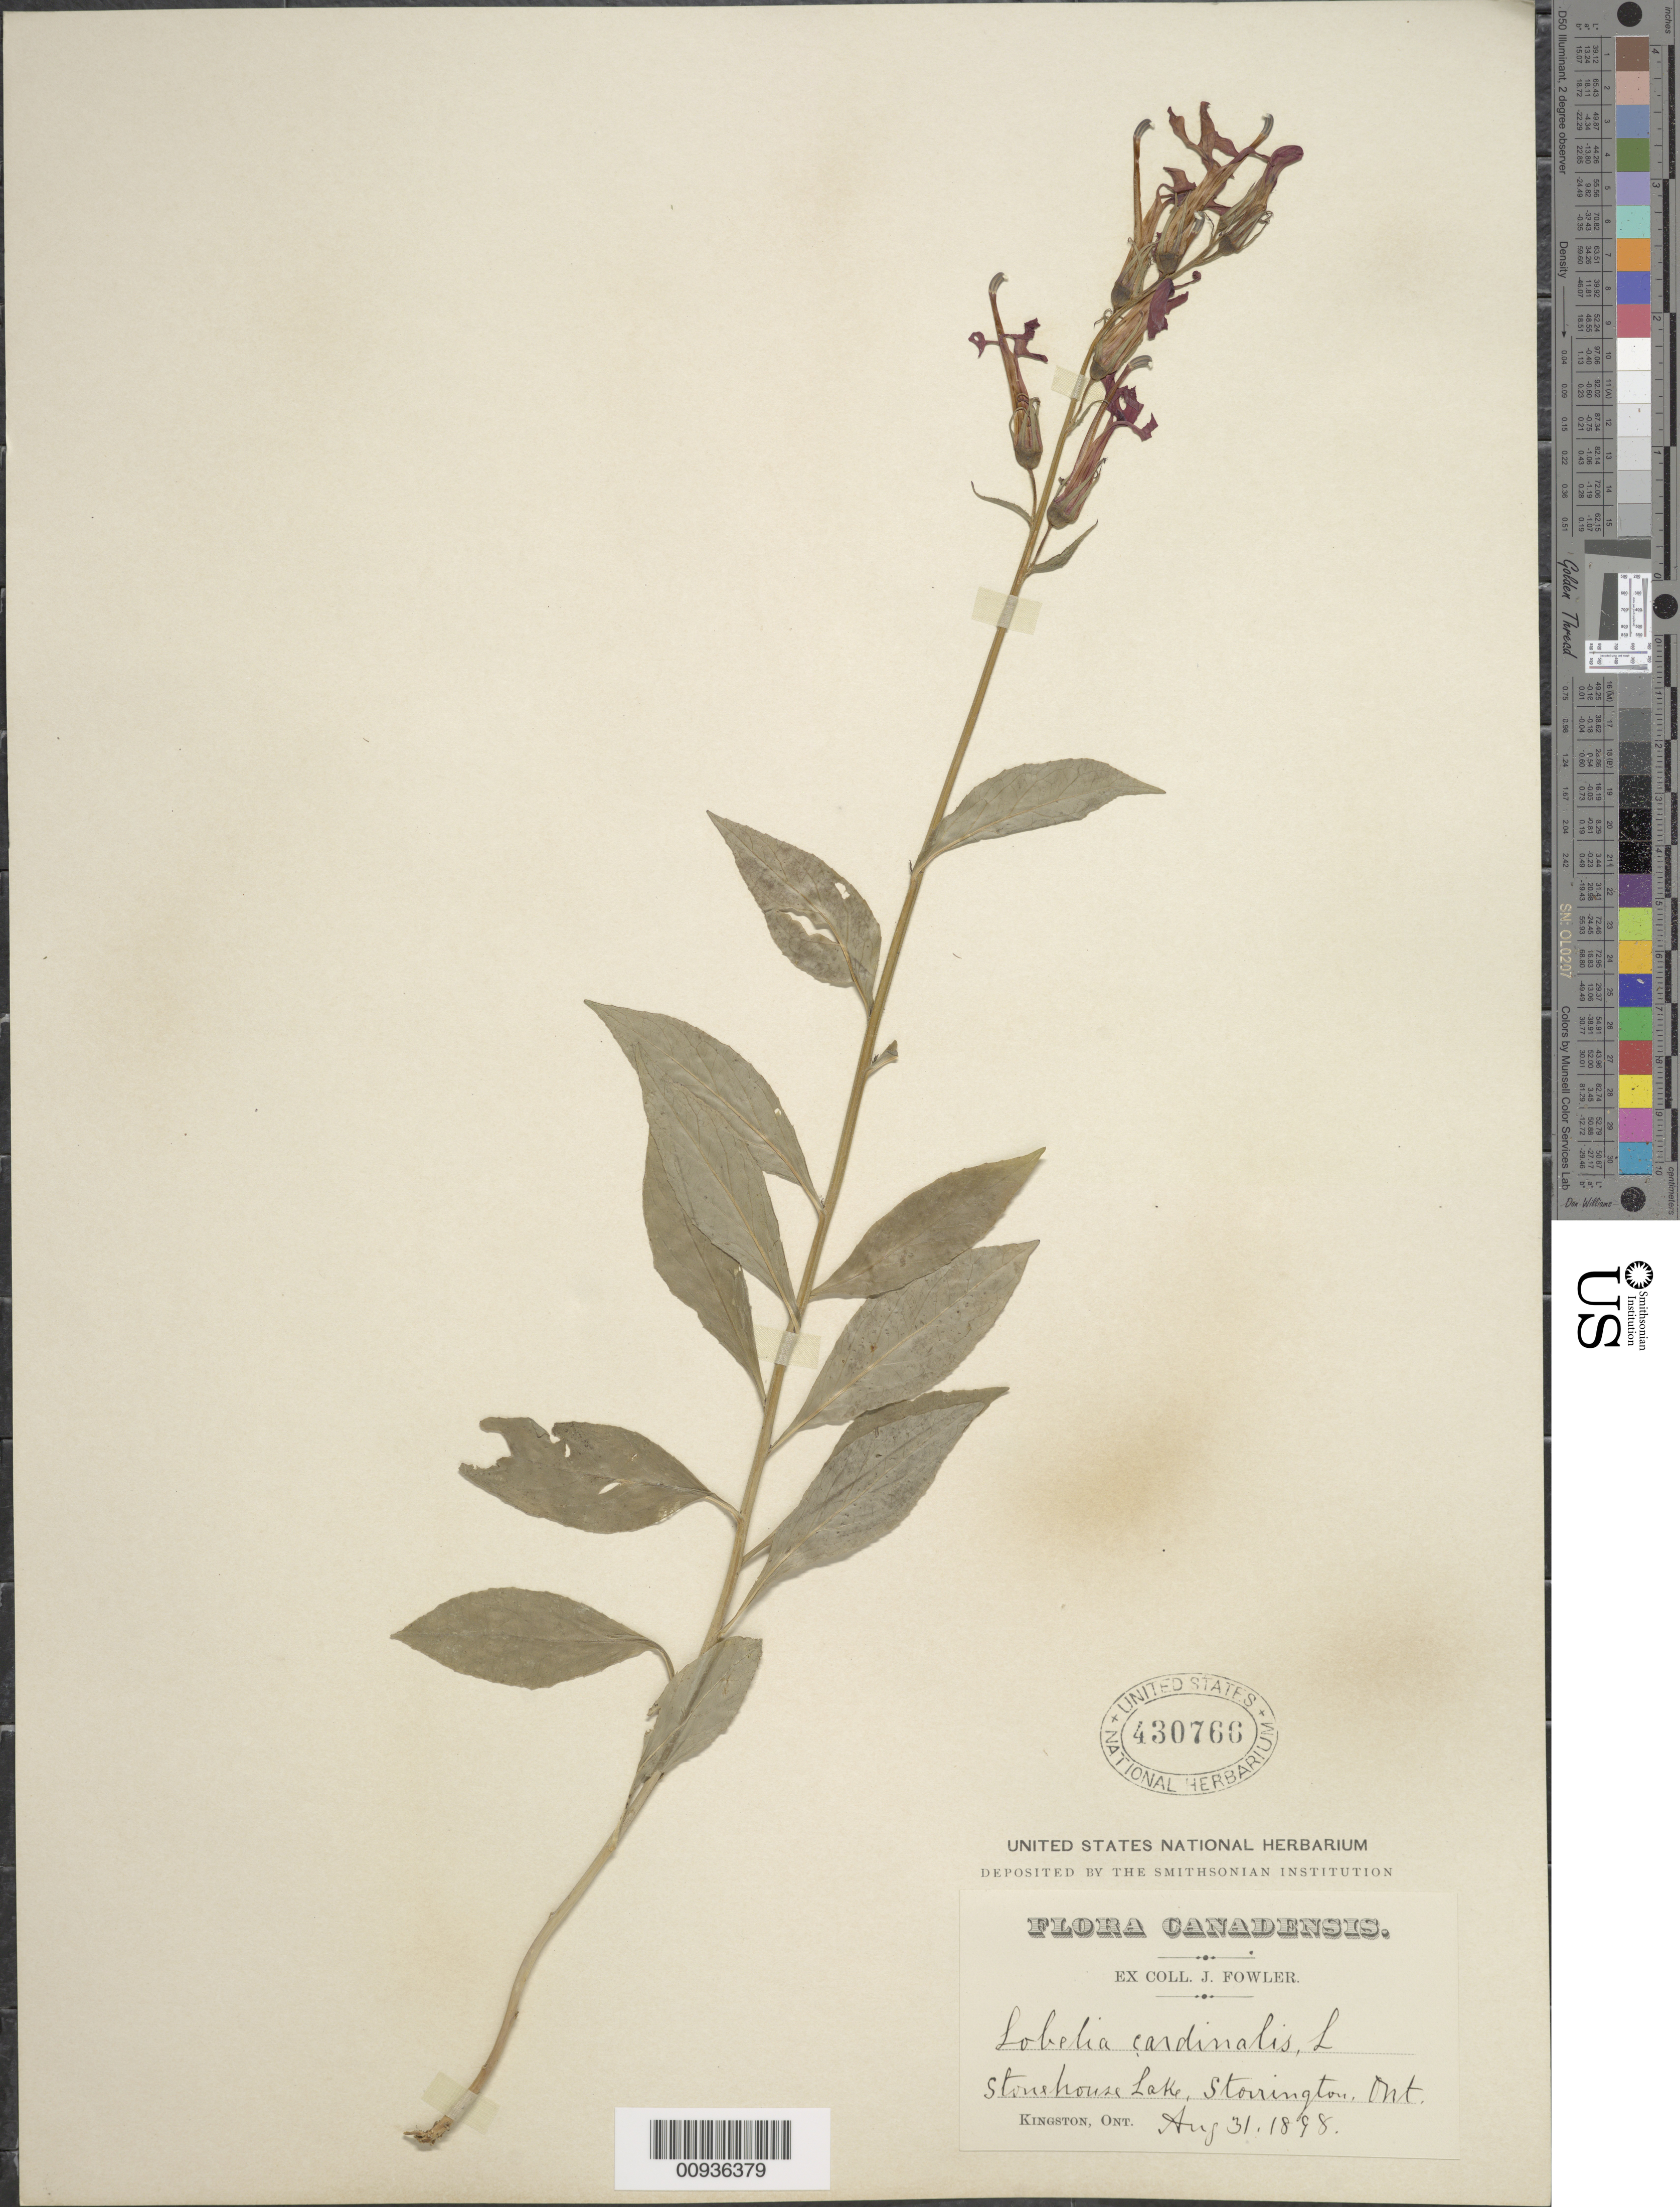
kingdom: Plantae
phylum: Tracheophyta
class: Magnoliopsida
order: Asterales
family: Campanulaceae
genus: Lobelia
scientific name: Lobelia cardinalis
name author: L.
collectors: J. P. Fowler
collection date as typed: Aug. 31, 1898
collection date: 1898-08-31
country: Canada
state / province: Ontario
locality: Stonehouse Lake, Storrington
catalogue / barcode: US 430766